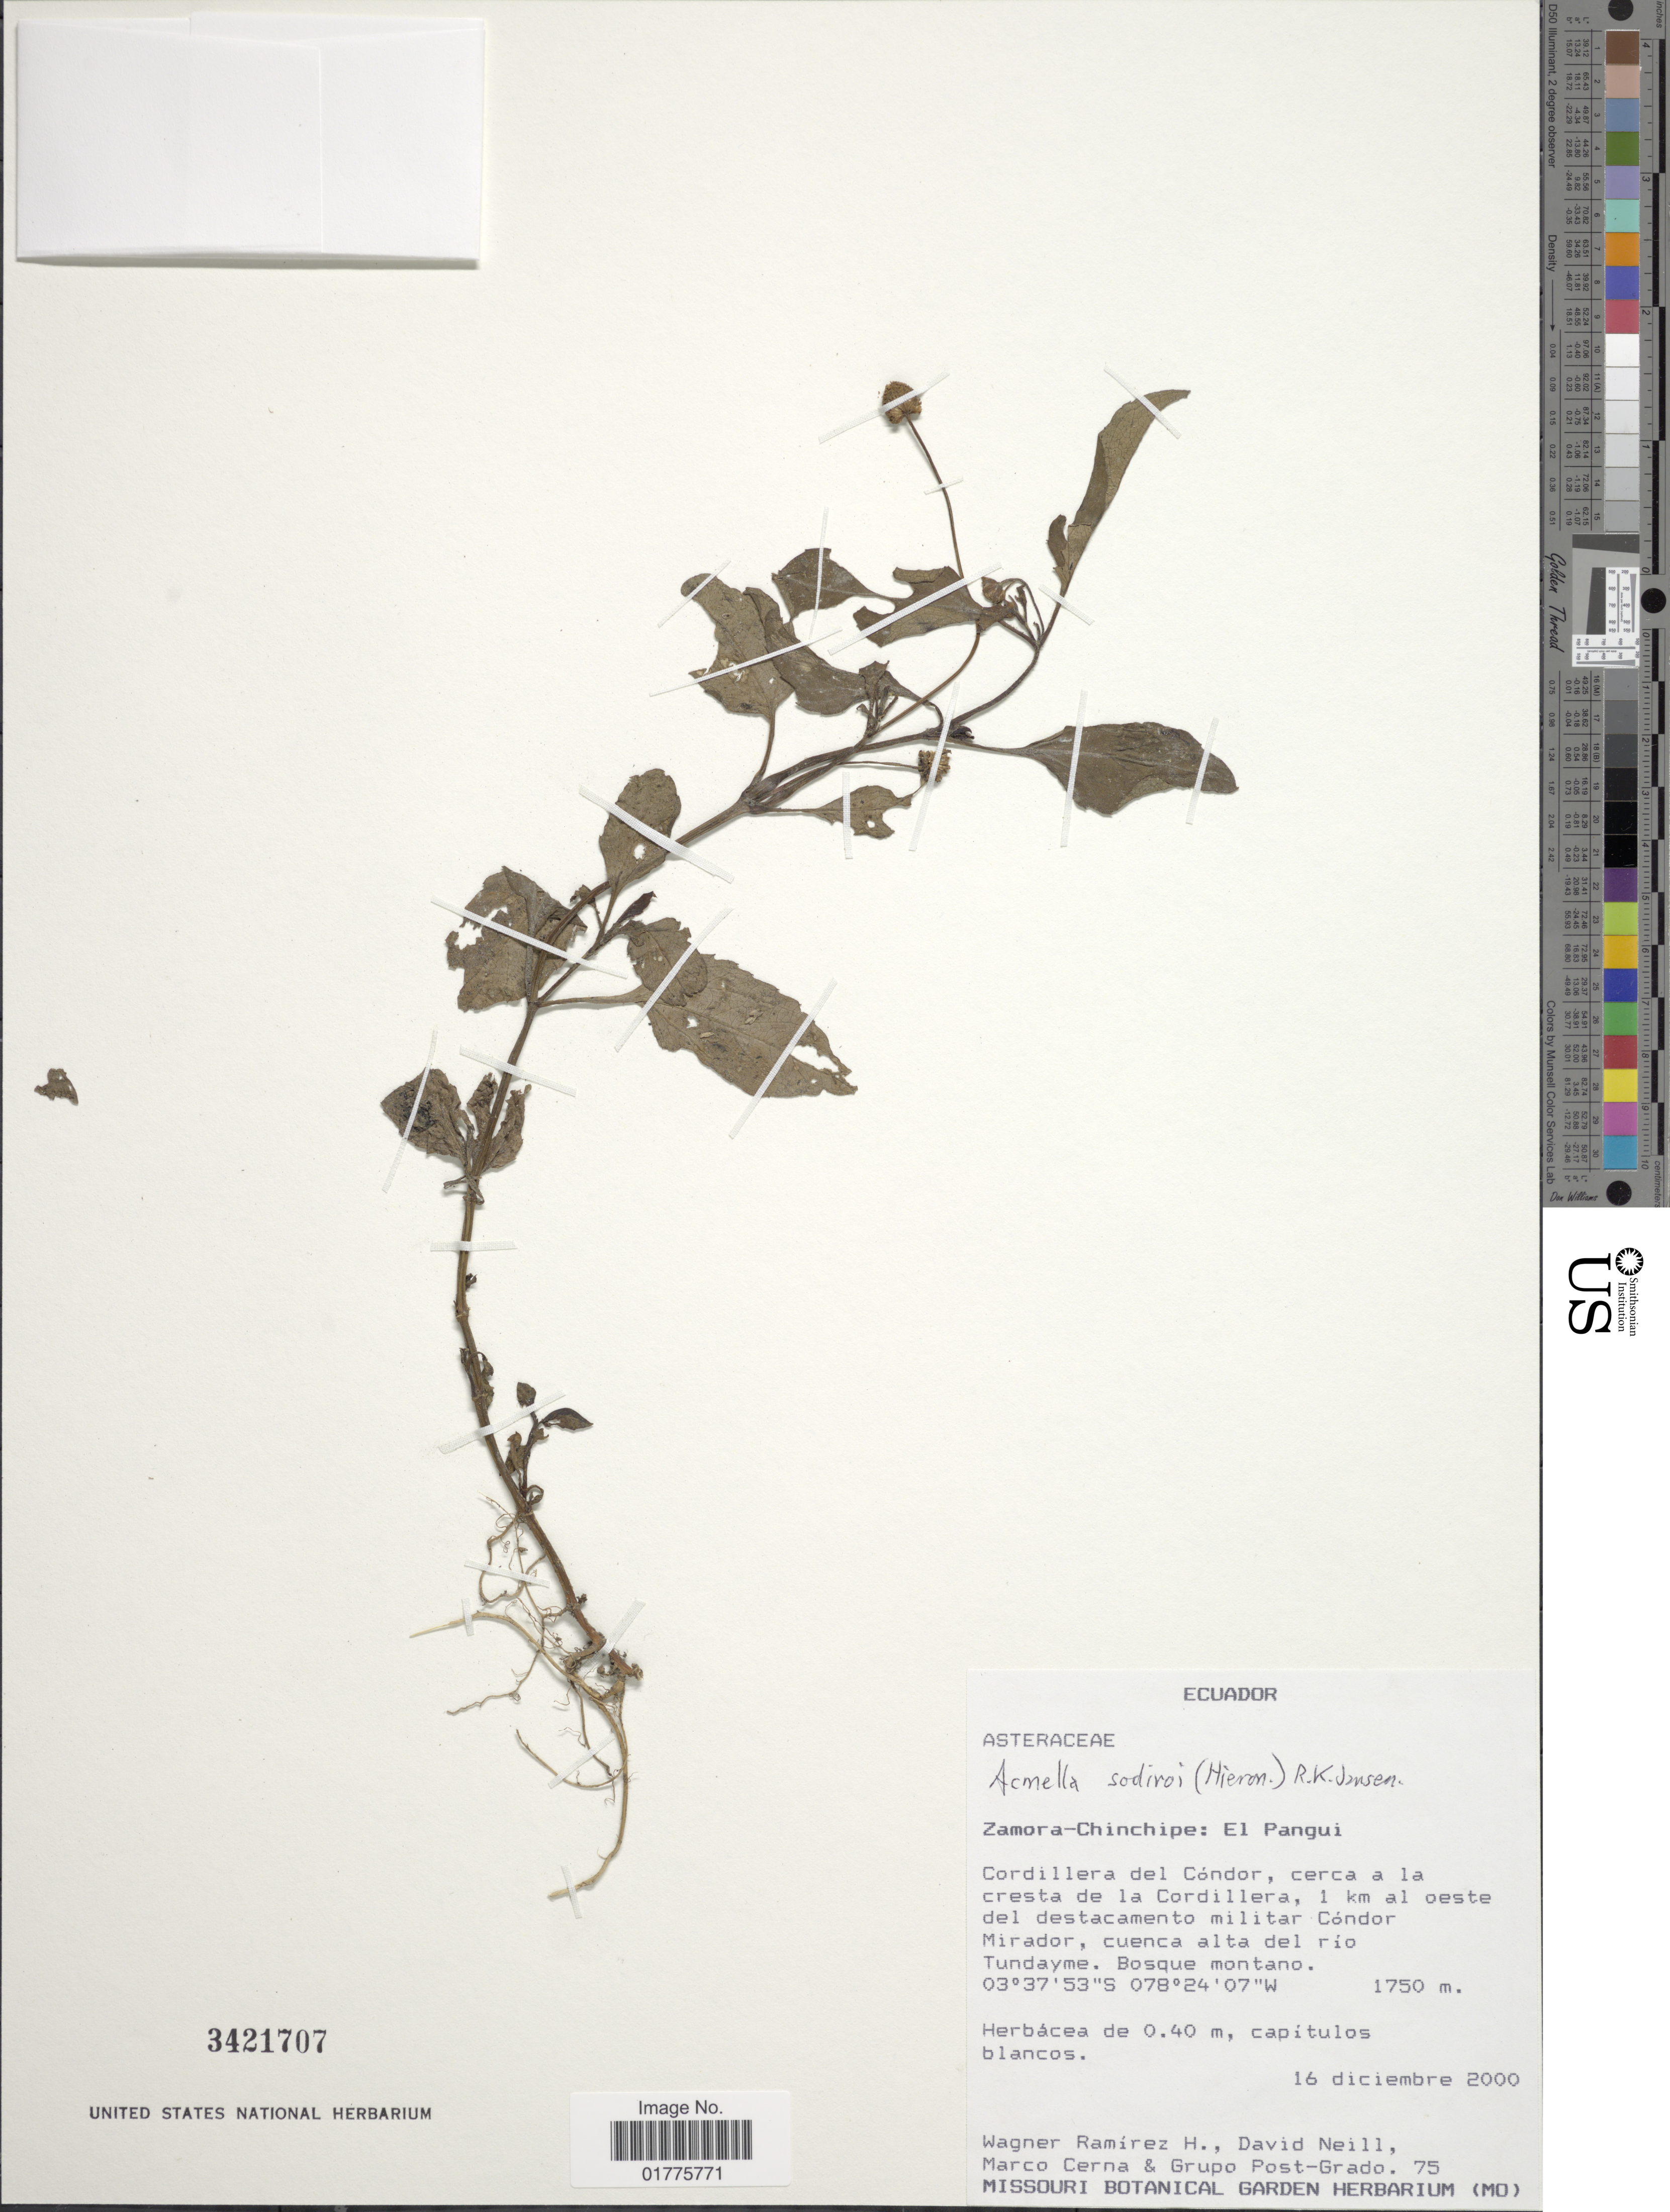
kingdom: Plantae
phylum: Tracheophyta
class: Magnoliopsida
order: Asterales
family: Asteraceae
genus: Acmella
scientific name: Acmella sodiroi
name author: (Hieron.) R.K. Jansen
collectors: W. Ramírez H., D. A. Neill, M. Cerna & Grupe Post-Grado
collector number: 75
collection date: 2000-12-16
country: Ecuador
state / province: Zamora-Chinchipe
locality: El Pangui, Cordillera del Cóndor, cerca a la cresta de la Cordillera, 1 km al oeste del destacamento militar Cóndor Mirador, cuenca alta del rio Tundaymen, Bosque montano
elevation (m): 1750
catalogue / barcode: US 3421707